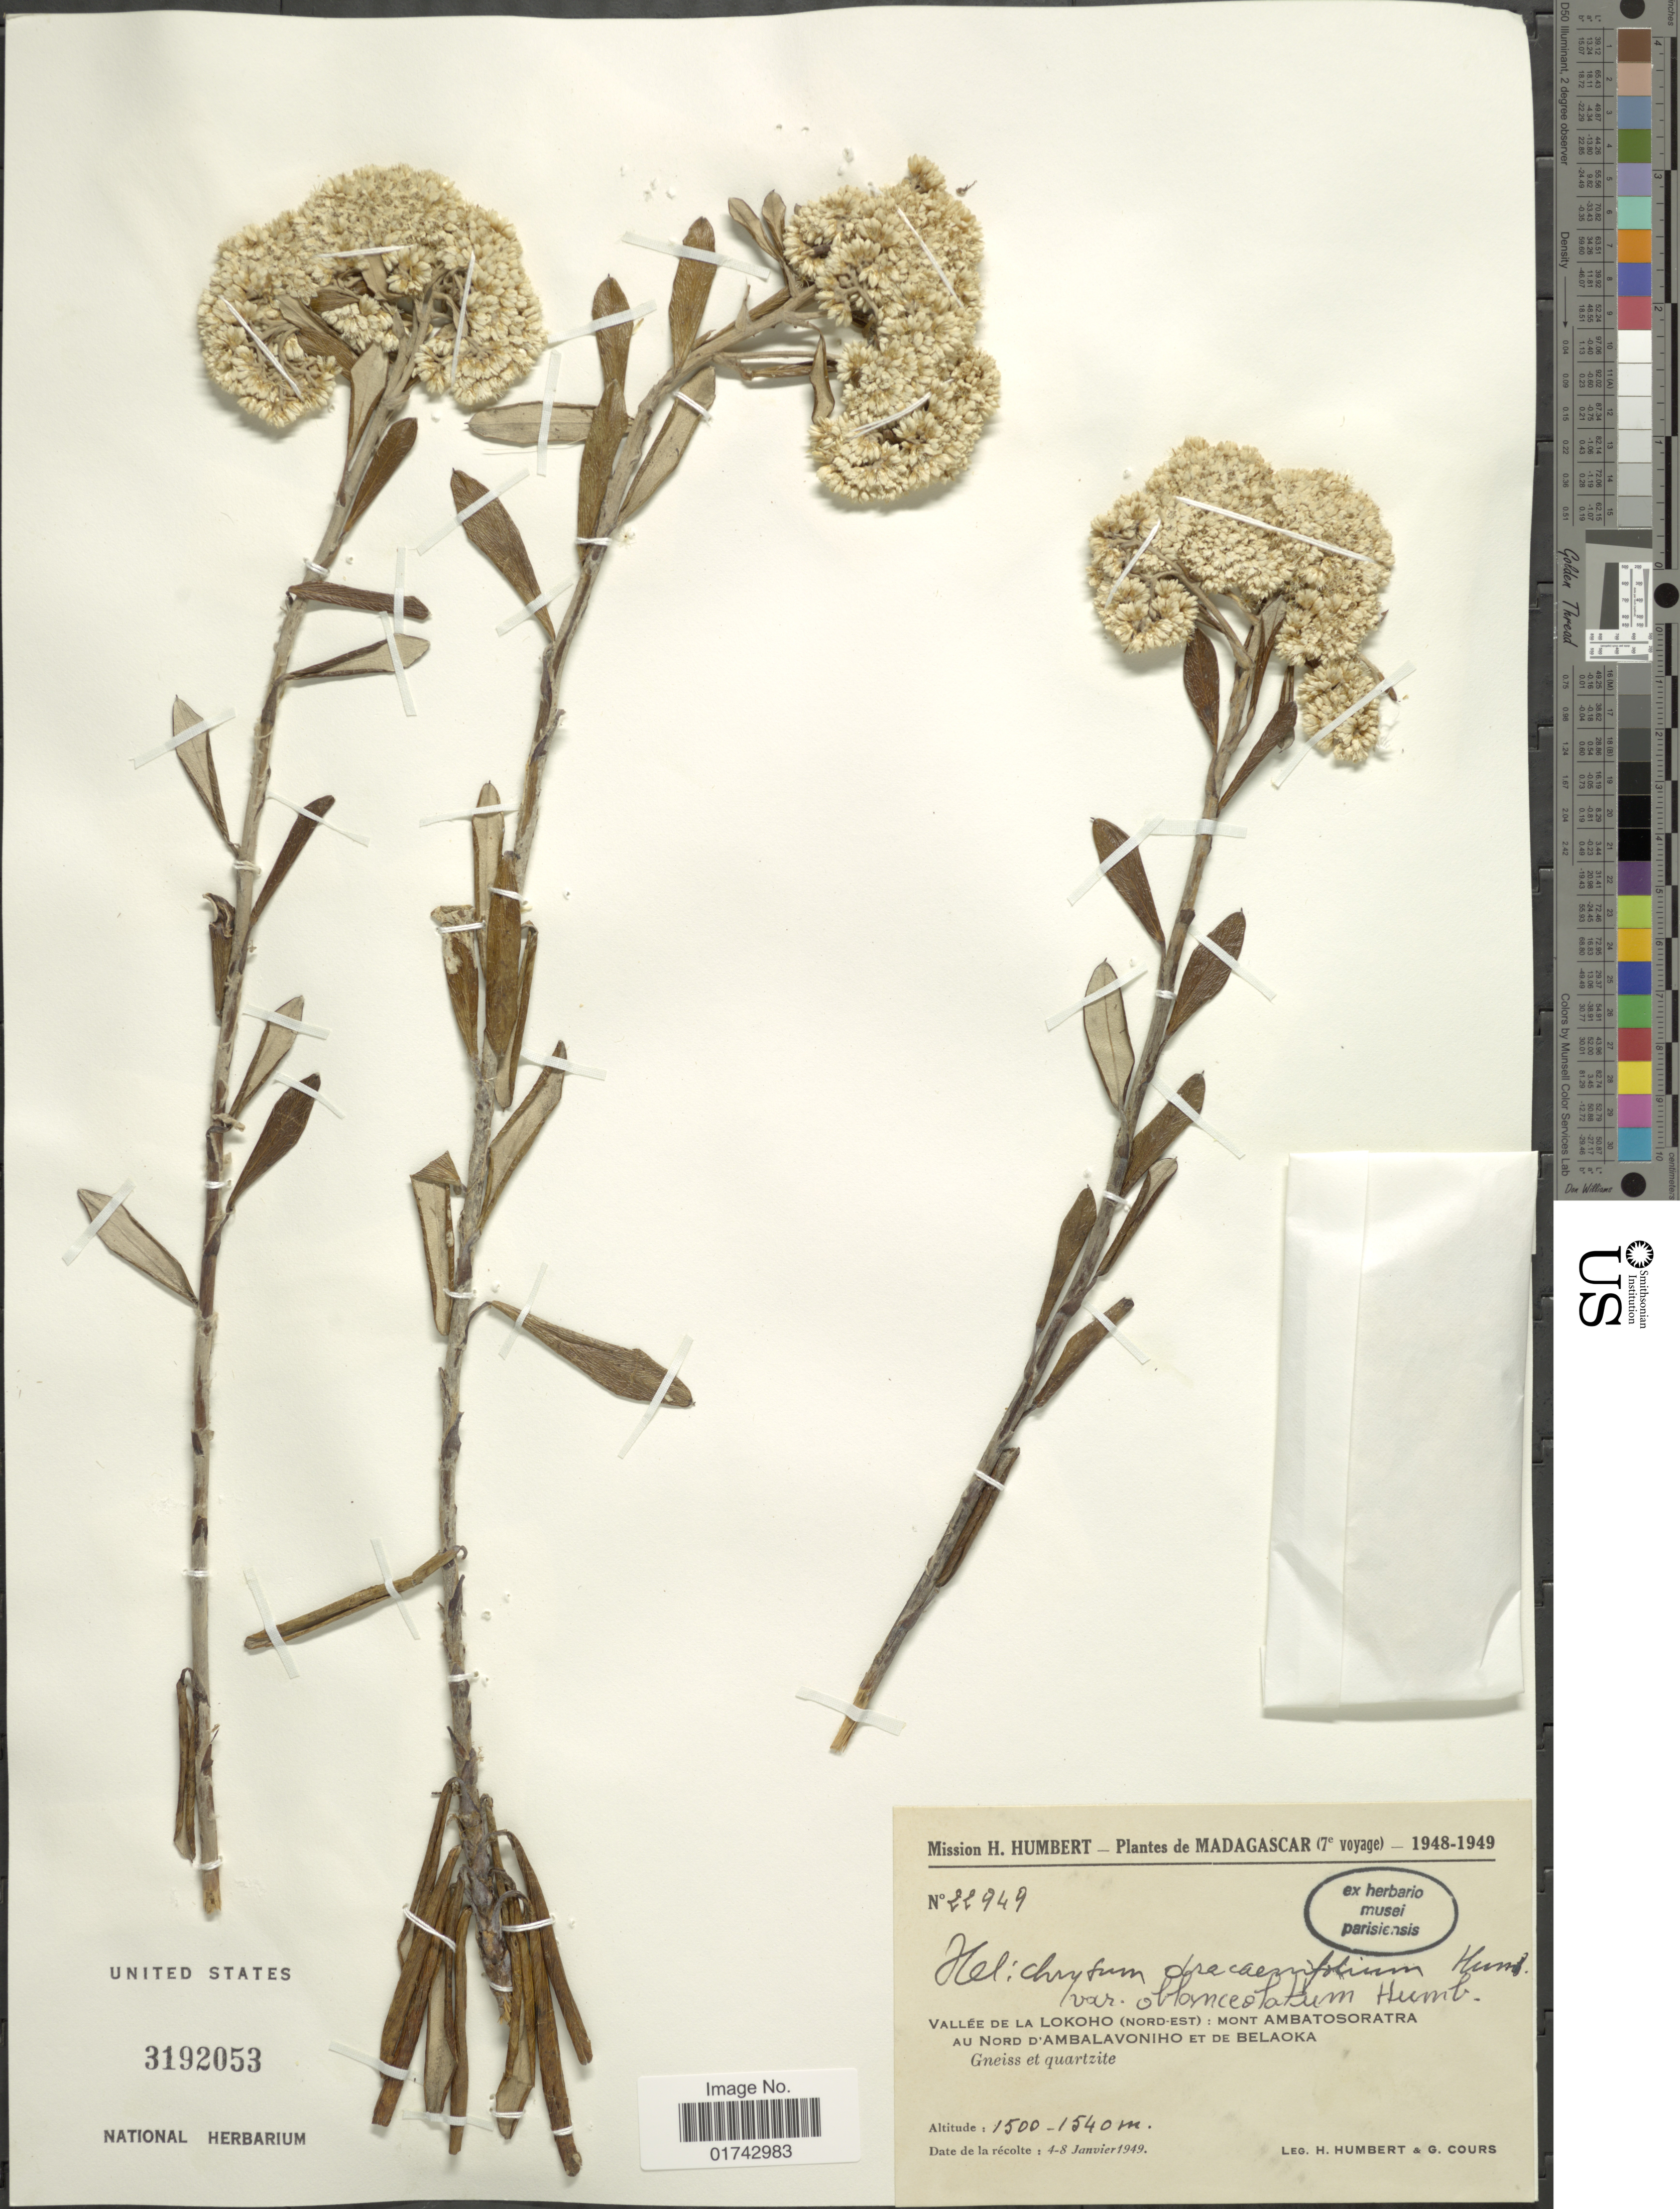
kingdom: Plantae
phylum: Tracheophyta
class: Magnoliopsida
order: Asterales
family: Asteraceae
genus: Helichrysum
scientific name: Helichrysum dracaenifolium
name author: Humbert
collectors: H. Humbert & G. Cours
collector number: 22949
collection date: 1949-01-04/1949-01-08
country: Madagascar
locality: Vallee de la Lokoho (Nord-Est): Mont Ambatosoratra au nord D'Ambalavoniho et de Belaoka, Gneiss et quartzite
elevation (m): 1500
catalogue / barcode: US 3192053